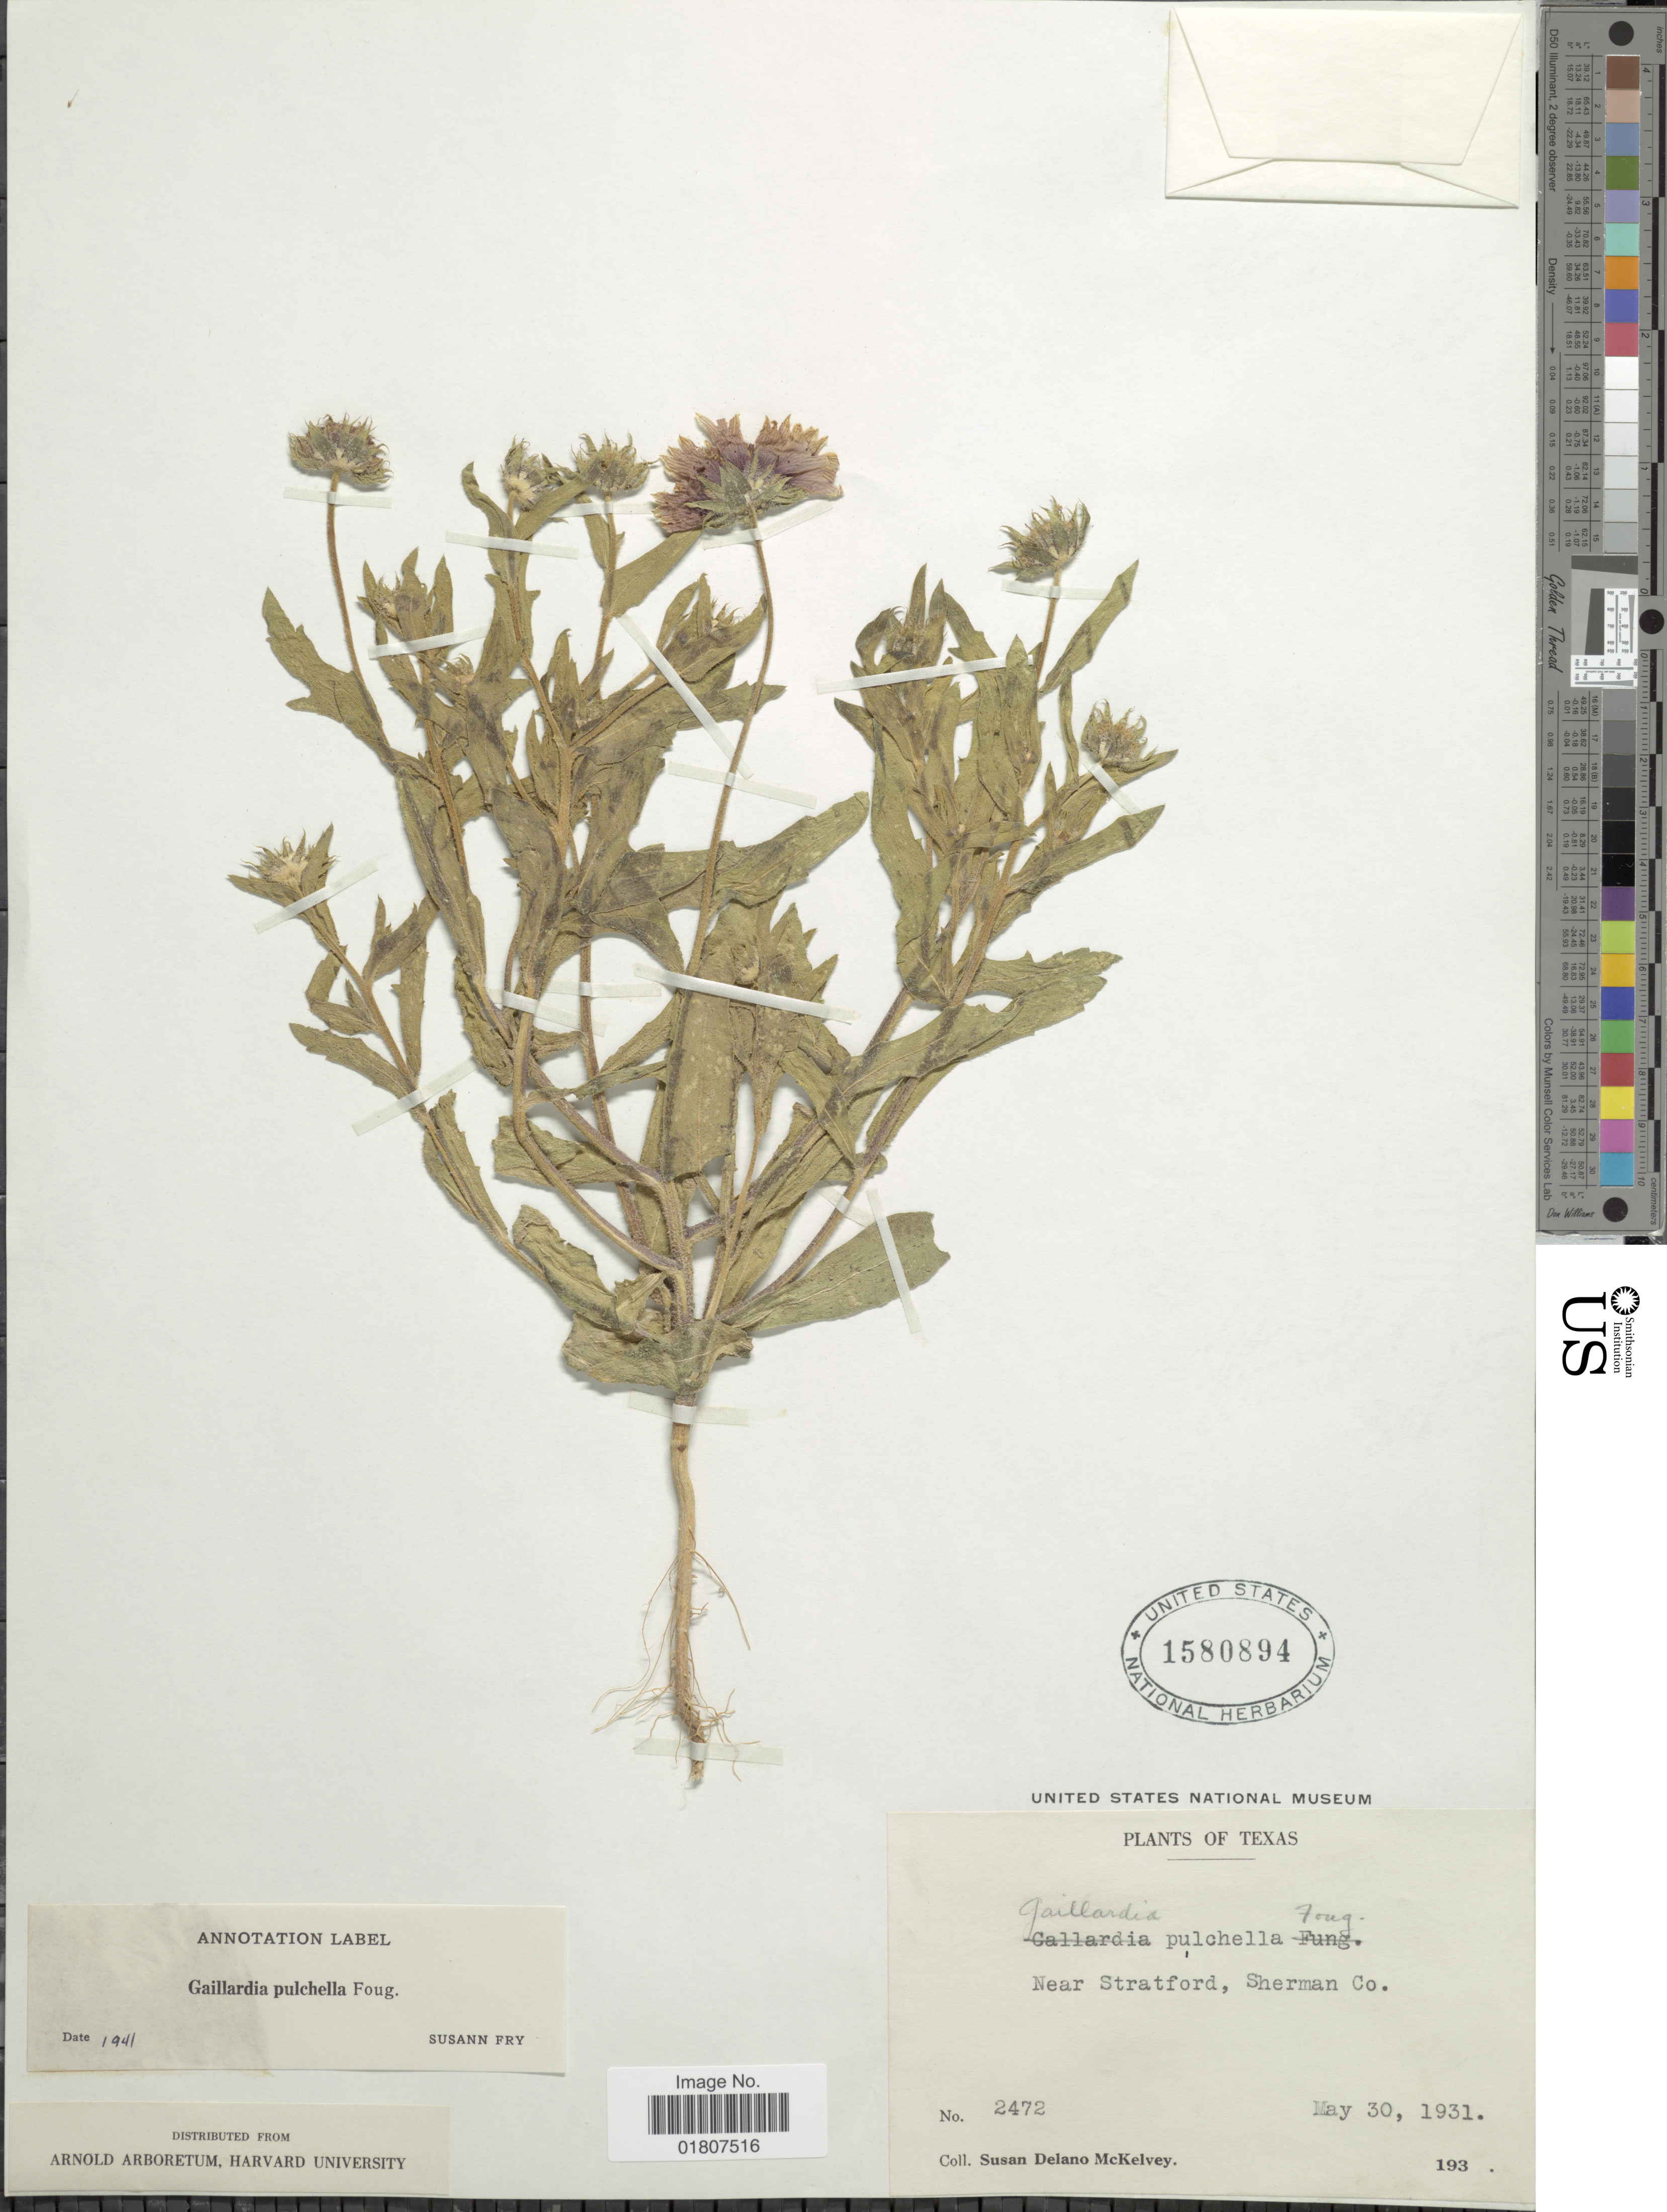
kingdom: Plantae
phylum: Tracheophyta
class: Magnoliopsida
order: Asterales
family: Asteraceae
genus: Gaillardia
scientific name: Gaillardia pulchella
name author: Foug.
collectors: S. A. McKelvey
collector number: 2472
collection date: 1931-05-30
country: United States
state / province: Texas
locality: Near Stratford, Sherman Co.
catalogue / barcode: US 1580894